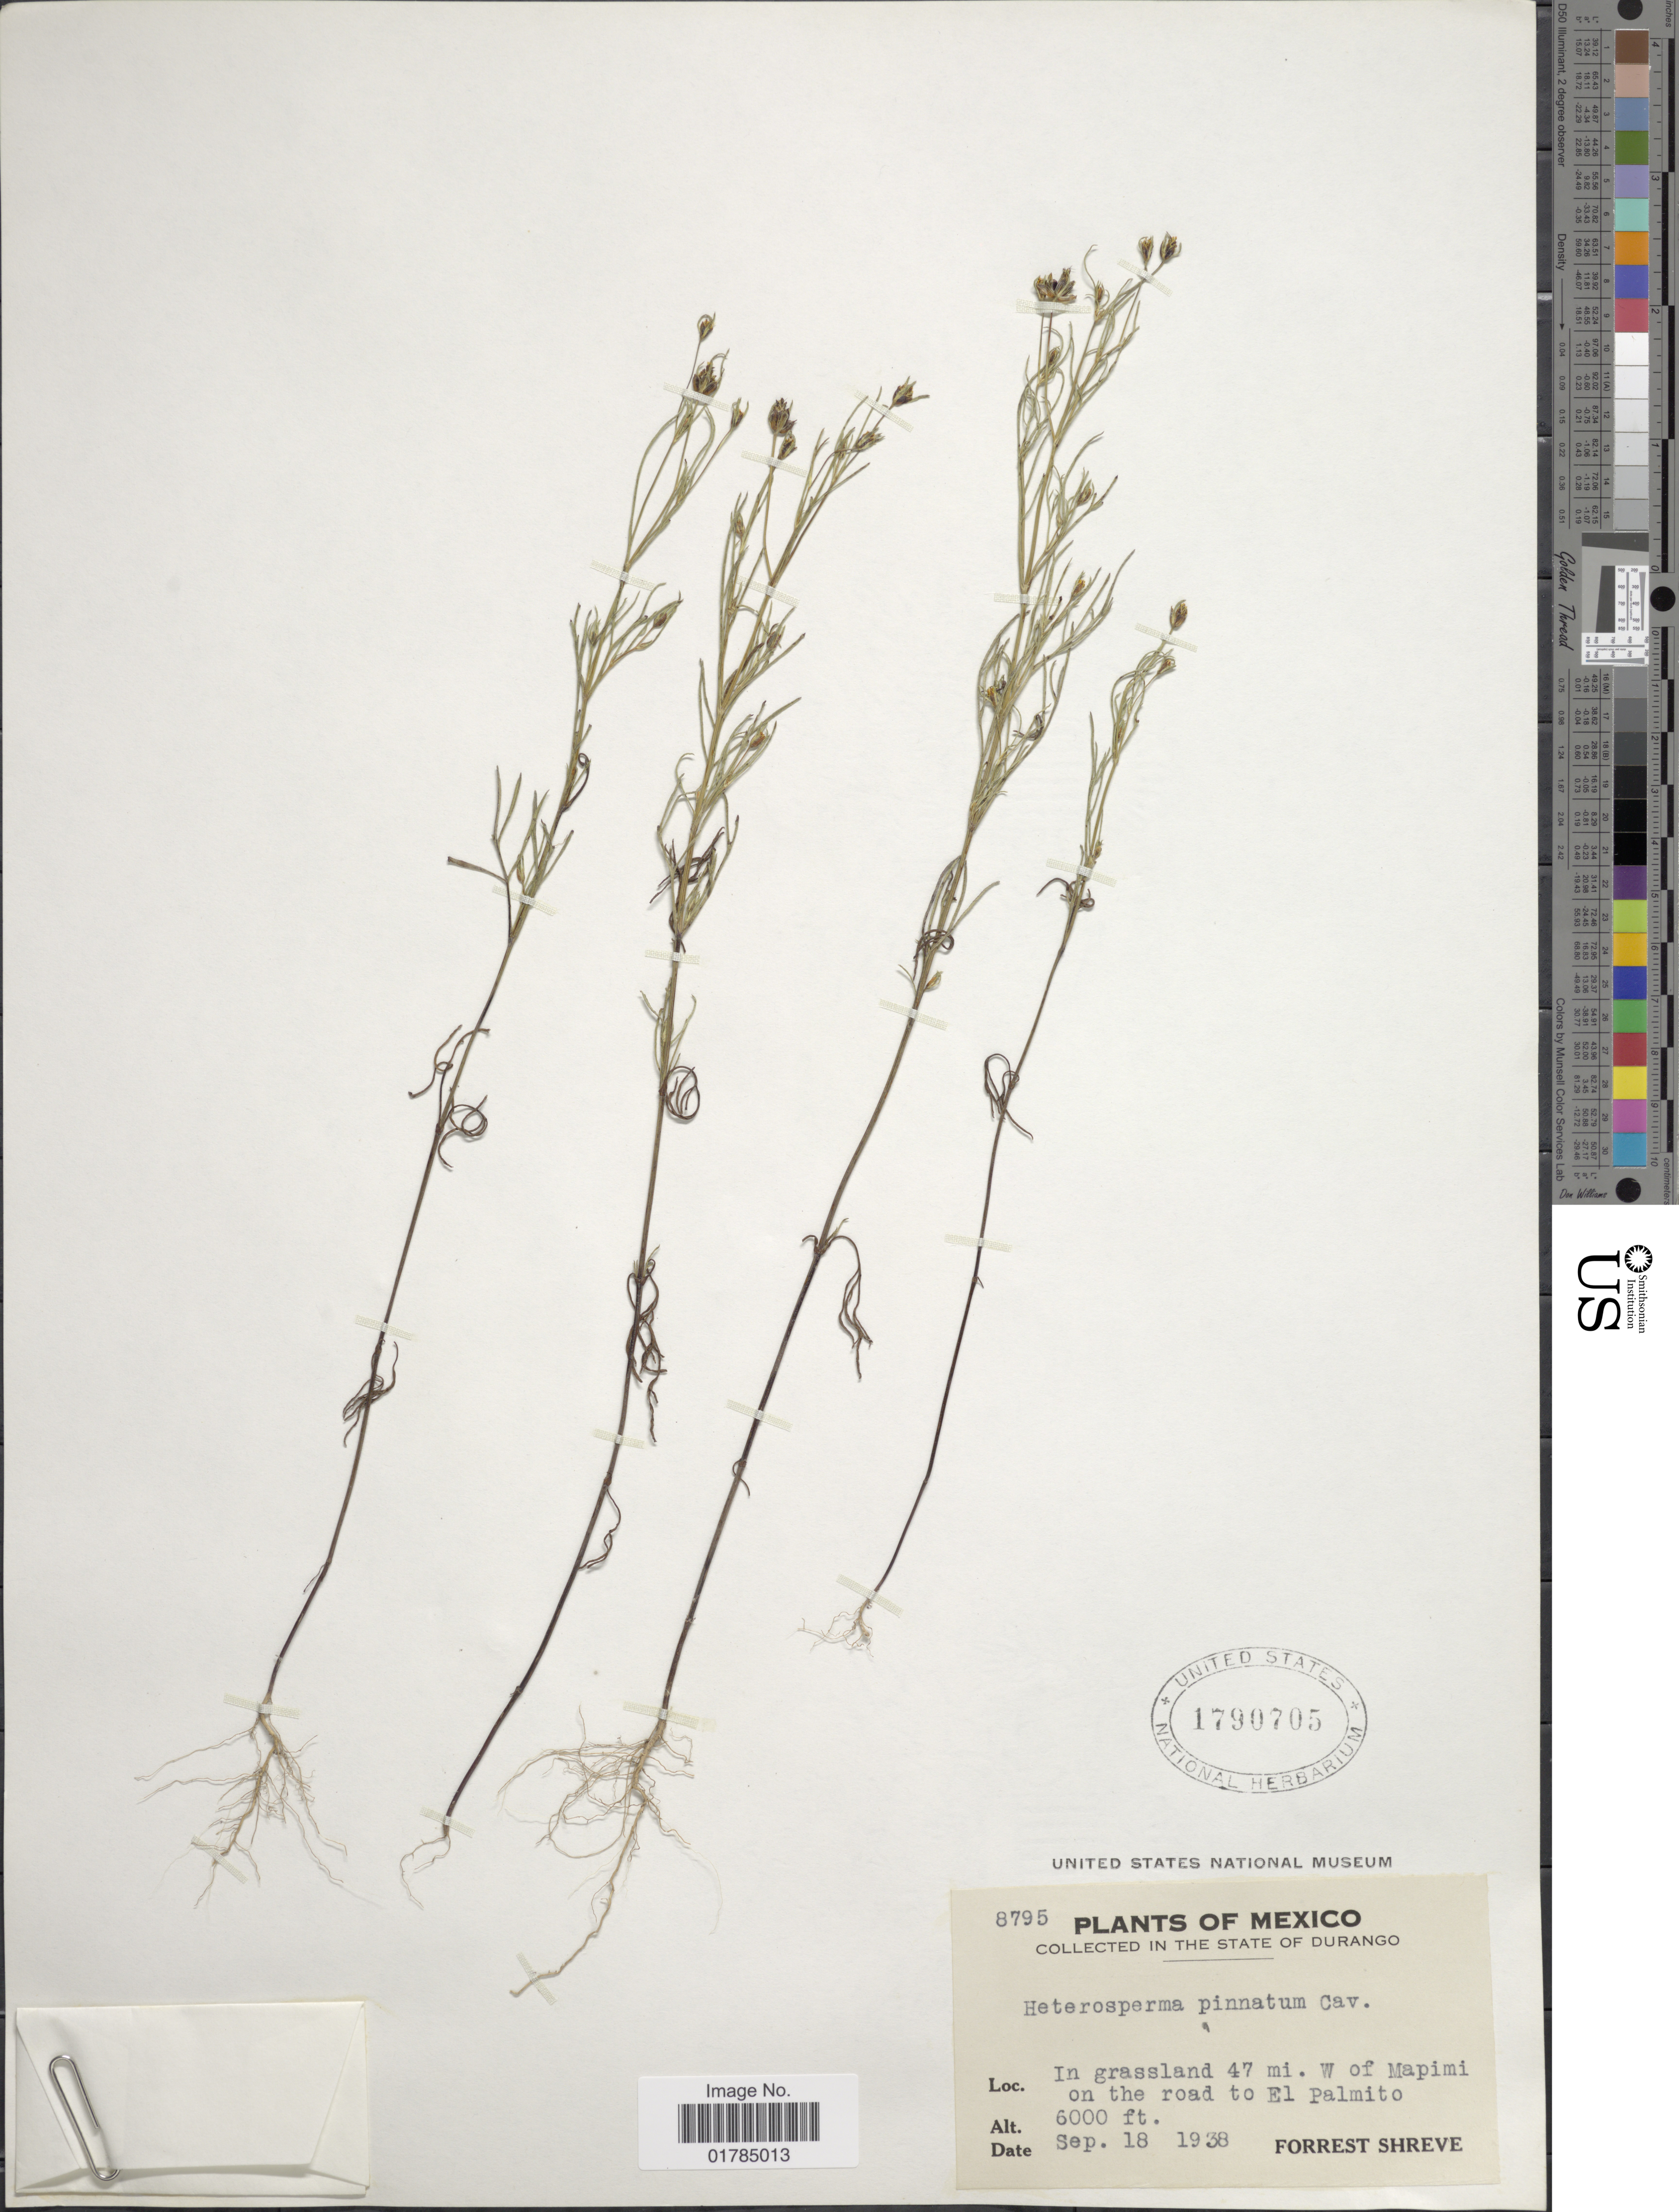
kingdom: Plantae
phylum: Tracheophyta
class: Magnoliopsida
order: Asterales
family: Asteraceae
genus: Heterosperma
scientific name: Heterosperma pinnatum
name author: Cav.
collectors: F. Shreve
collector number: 8795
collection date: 1938-09-18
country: Mexico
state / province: Durango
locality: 47 mi. W of Mapimi on the road to El Palmito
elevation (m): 1829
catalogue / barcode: US 1790705